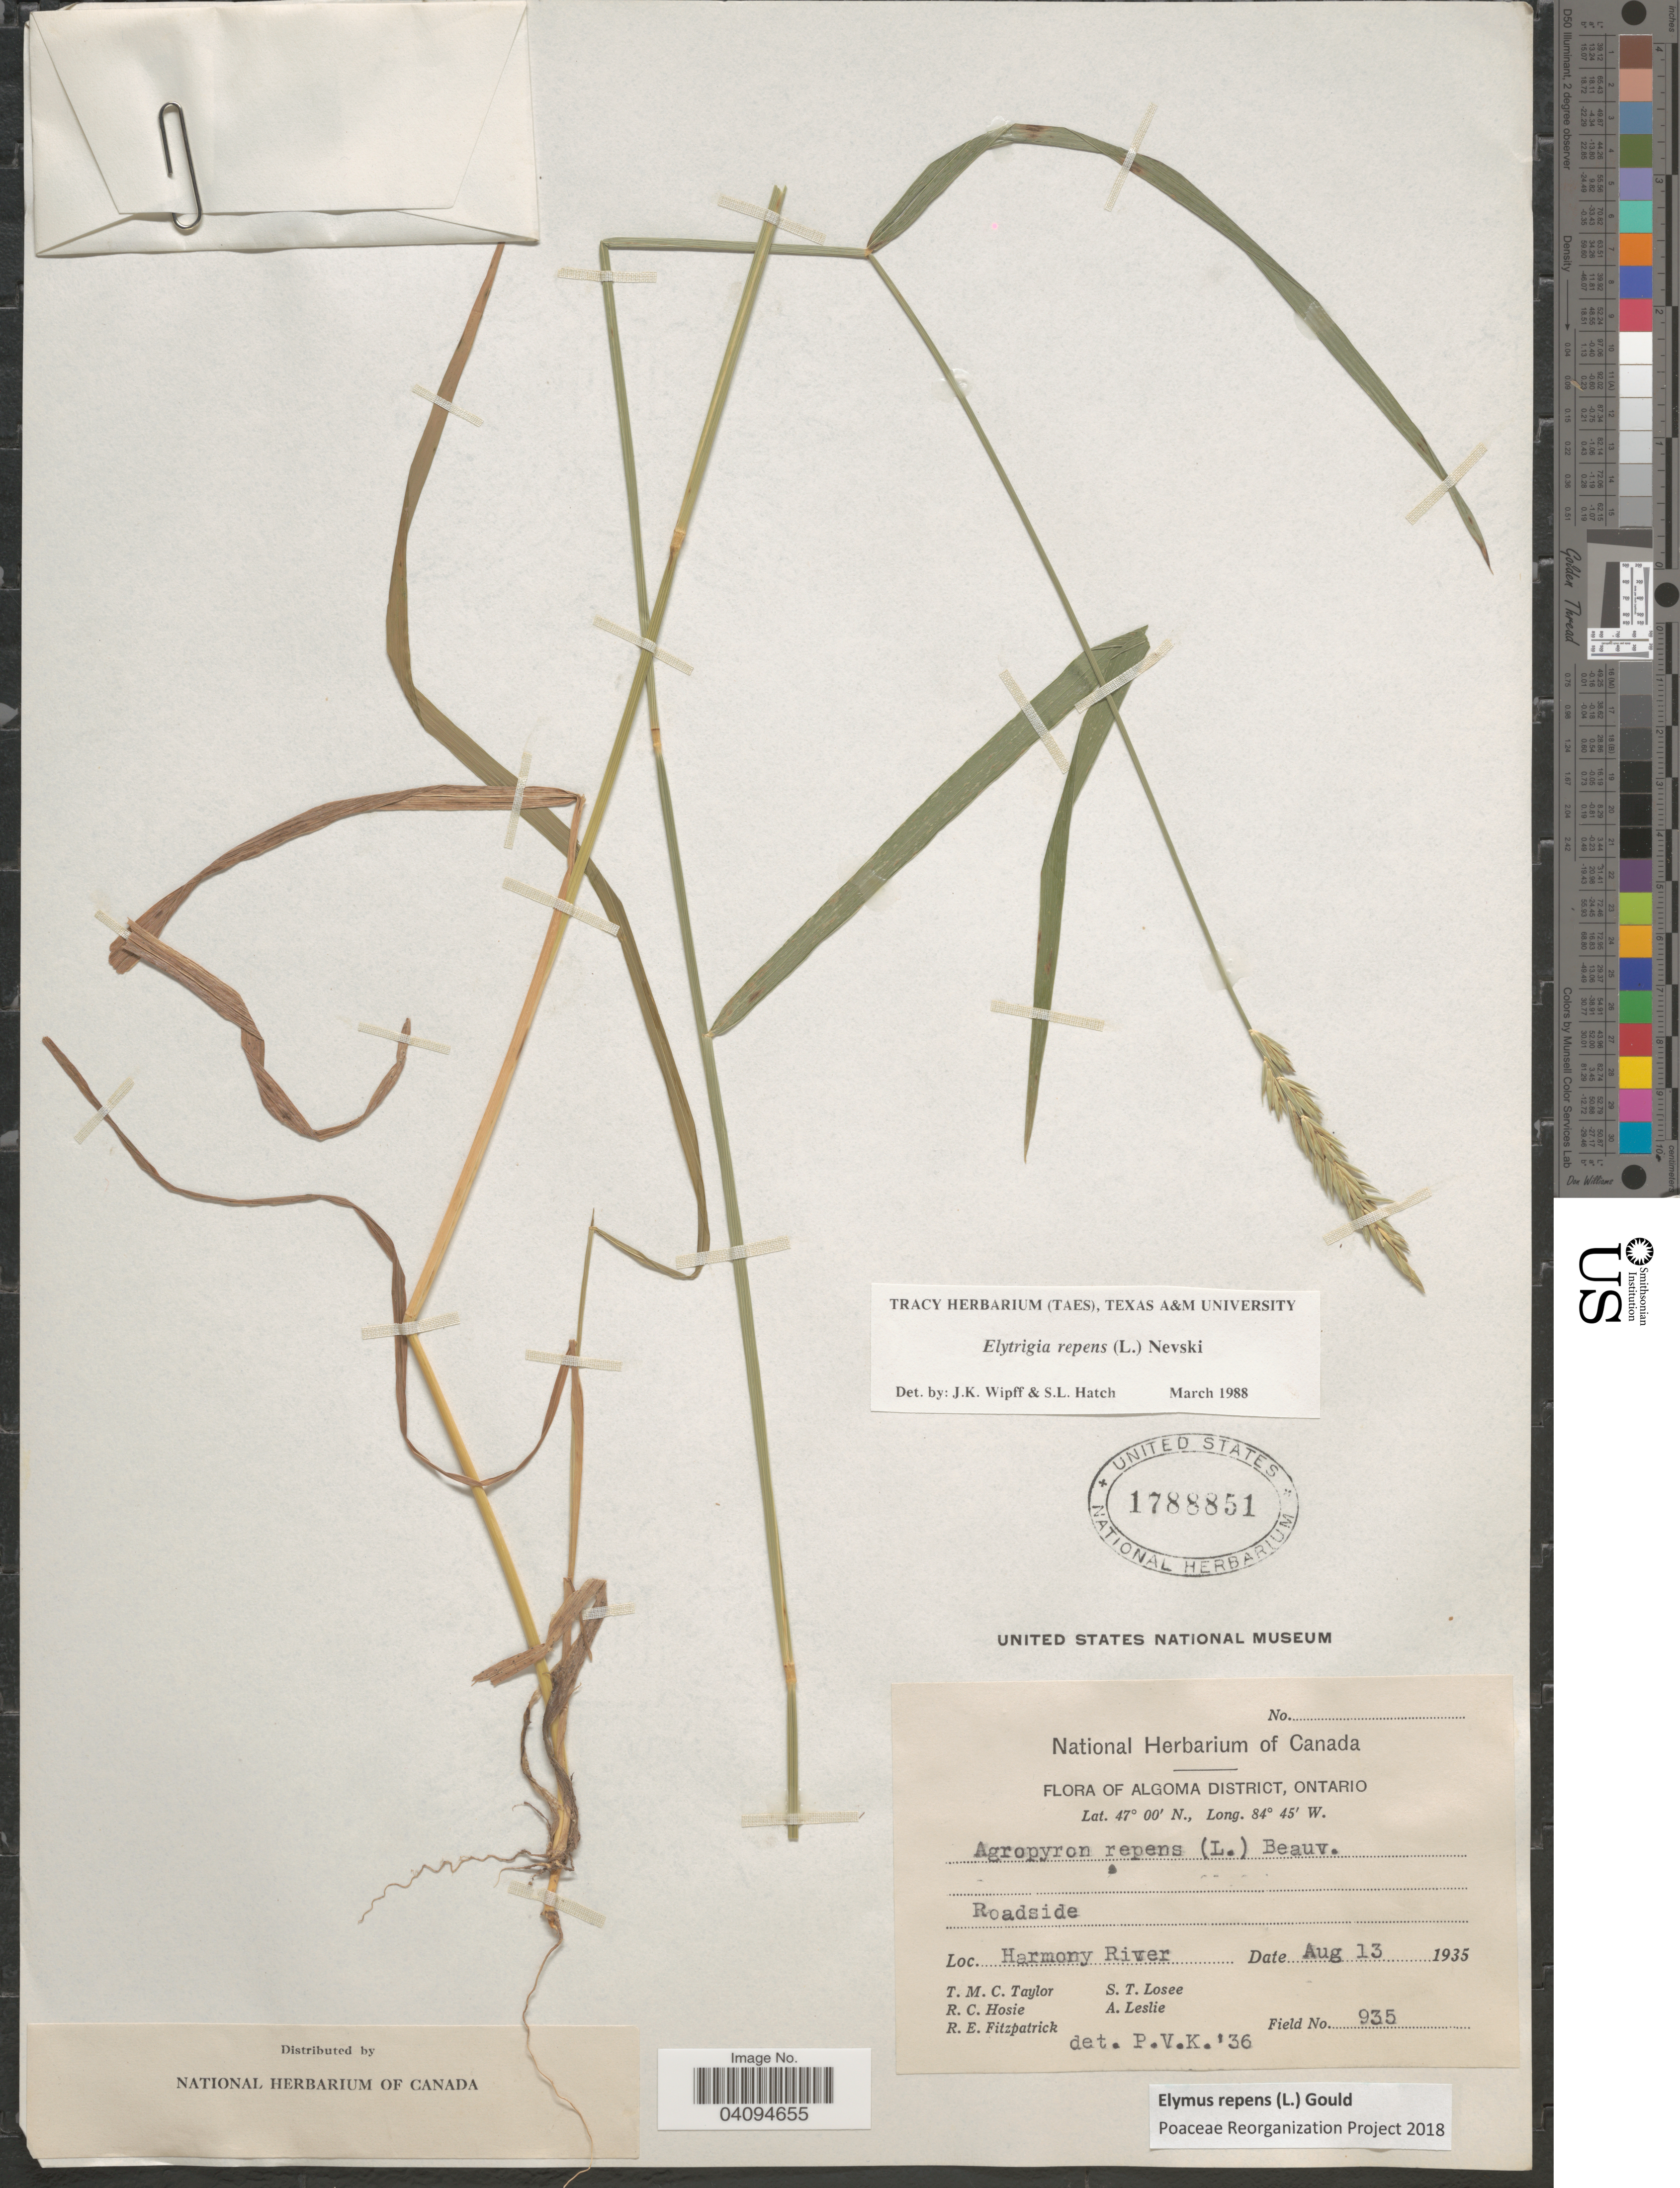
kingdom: Plantae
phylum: Tracheophyta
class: Liliopsida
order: Poales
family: Poaceae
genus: Elymus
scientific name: Elymus repens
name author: (L.) Gould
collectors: T. M. C. Taylor, R. Hosie, R. Fitzpatrick, S. Losee & A. Leslie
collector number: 935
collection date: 1935-08-13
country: Canada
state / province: Ontario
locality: Algoma District. Harmony River.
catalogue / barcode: US 1788851